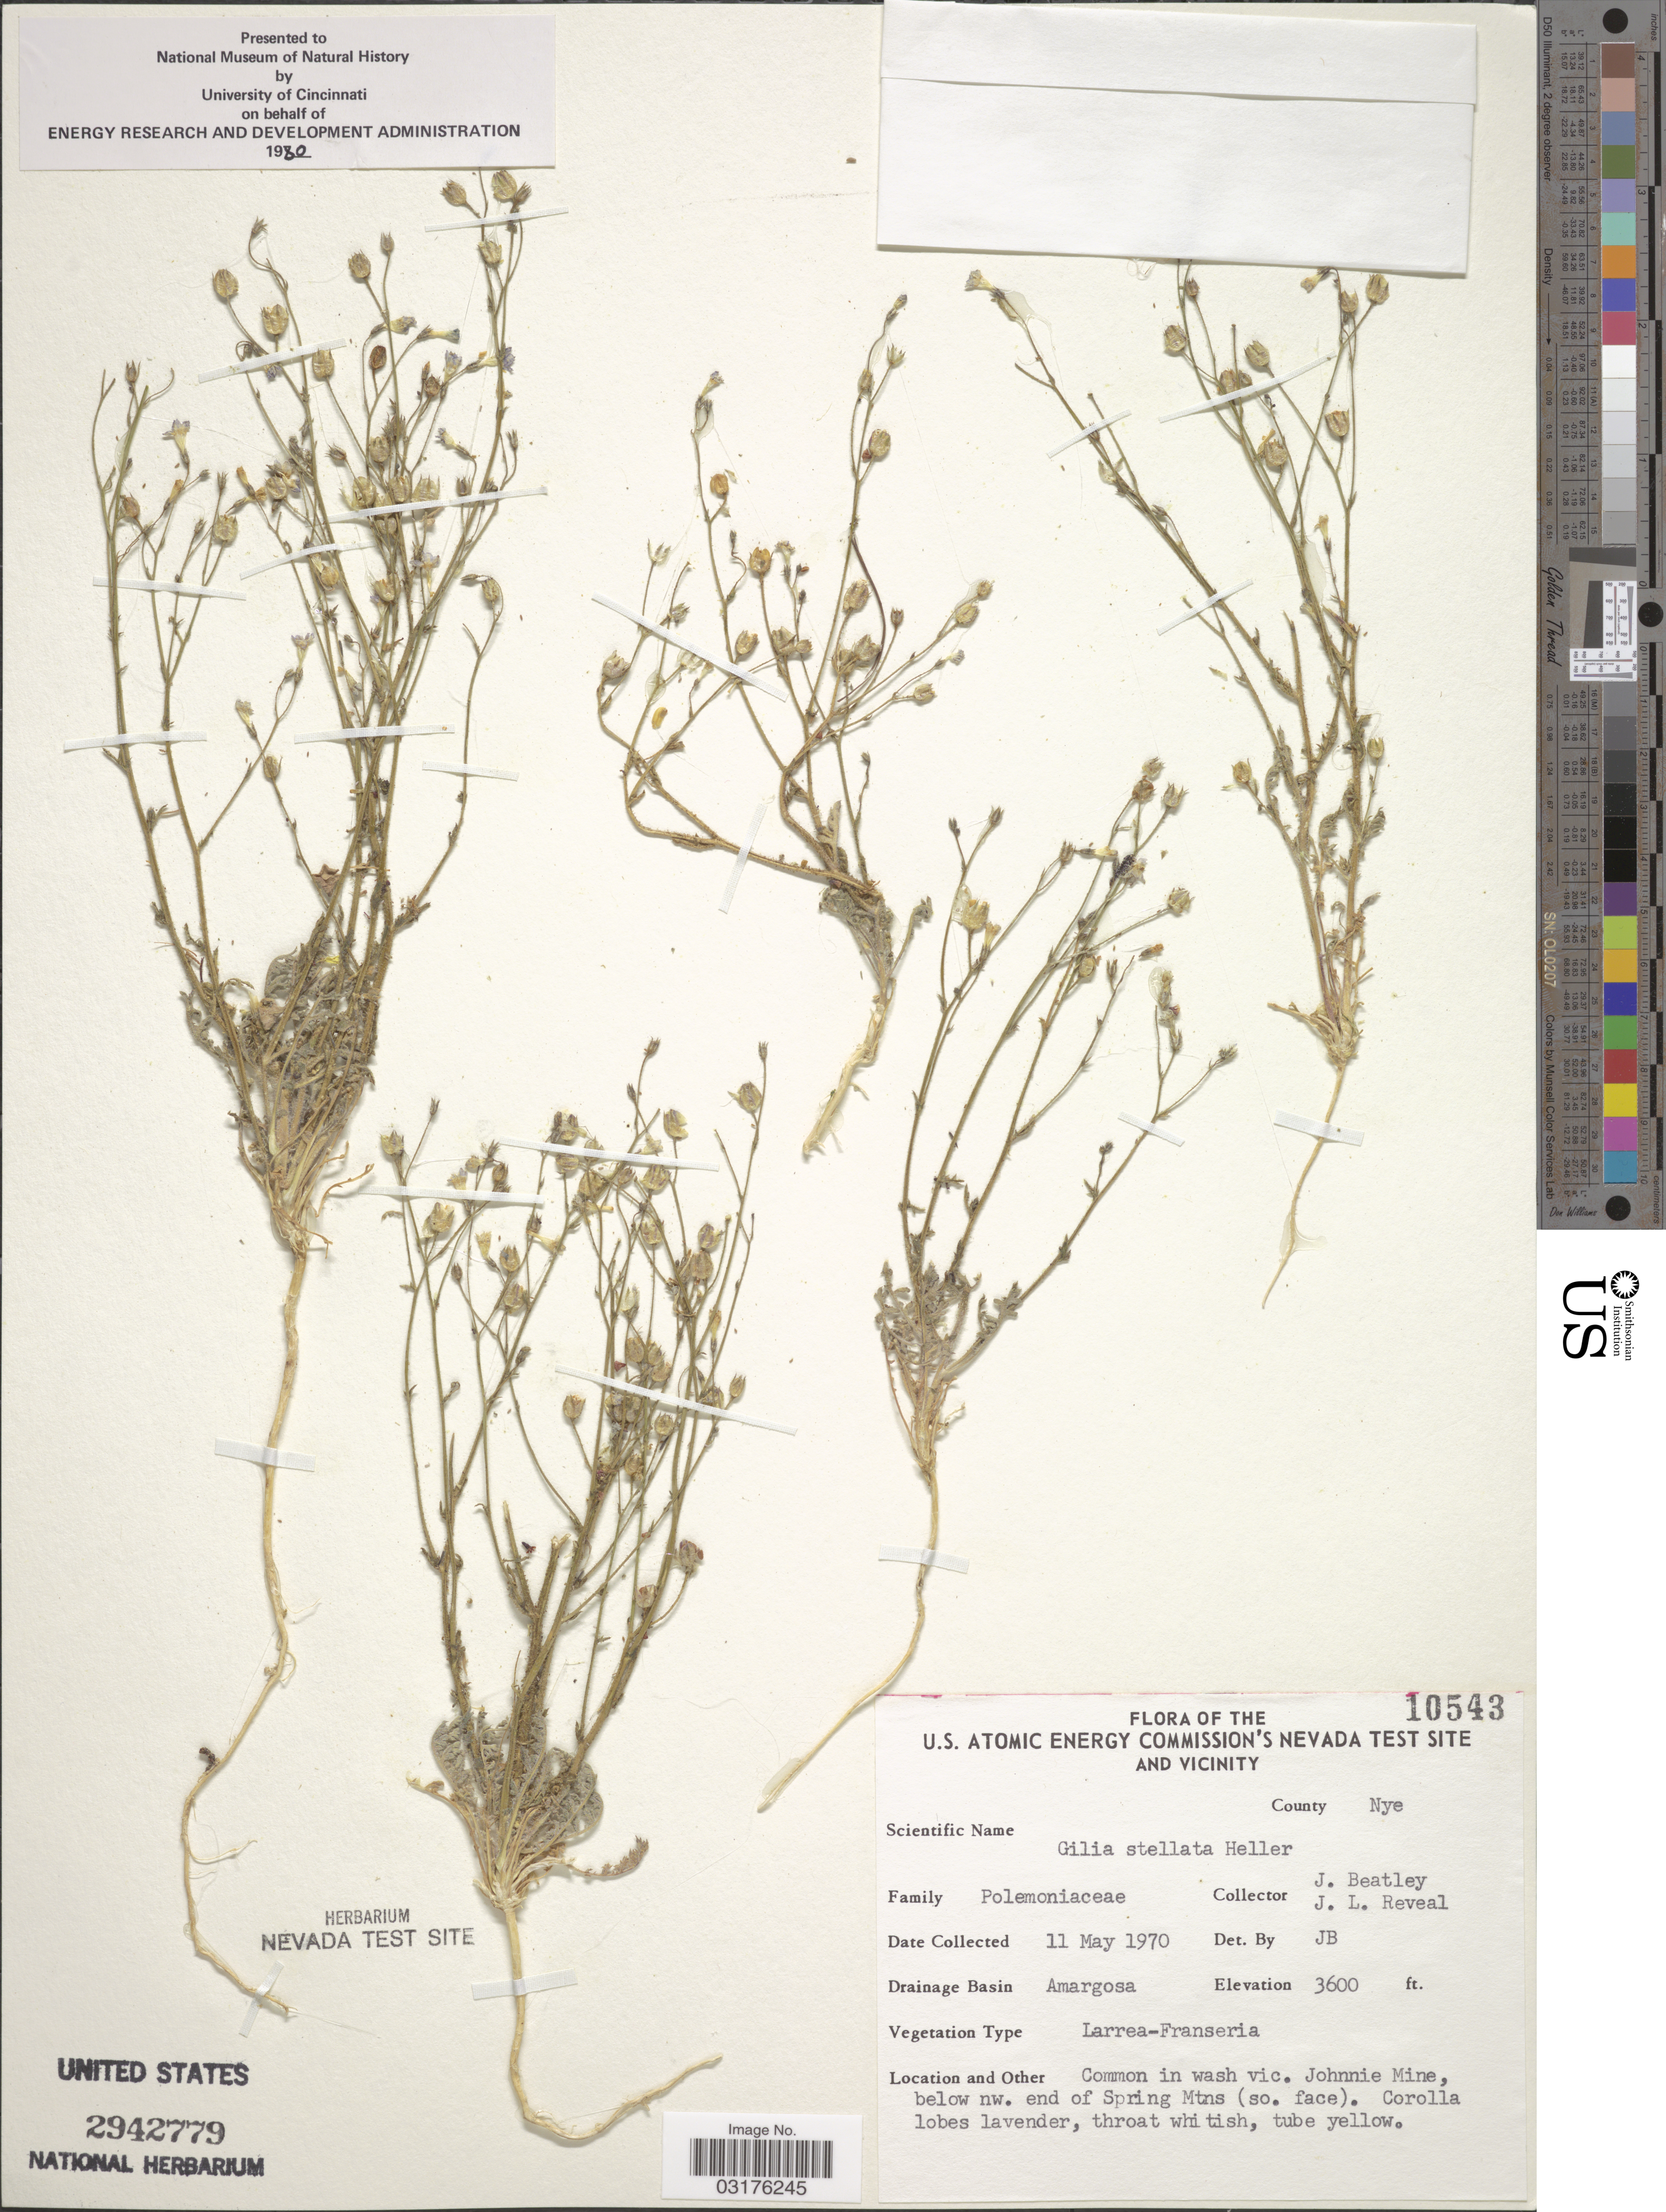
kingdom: Plantae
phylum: Tracheophyta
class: Magnoliopsida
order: Ericales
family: Polemoniaceae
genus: Gilia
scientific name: Gilia stellata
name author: A. Heller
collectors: J. C. Beatley & J. L. Reveal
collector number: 10543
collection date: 1970-05-11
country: United States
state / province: Nevada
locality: The U.S. Atomic Energy Commission's Nevada Test Site And Vicinity, County Nye, Drainage Basin Amargosa, Common in wash vic. Johnnie Mine, below nw. end of Spring Mtns (so. face).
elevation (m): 1097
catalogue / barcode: US 2942779